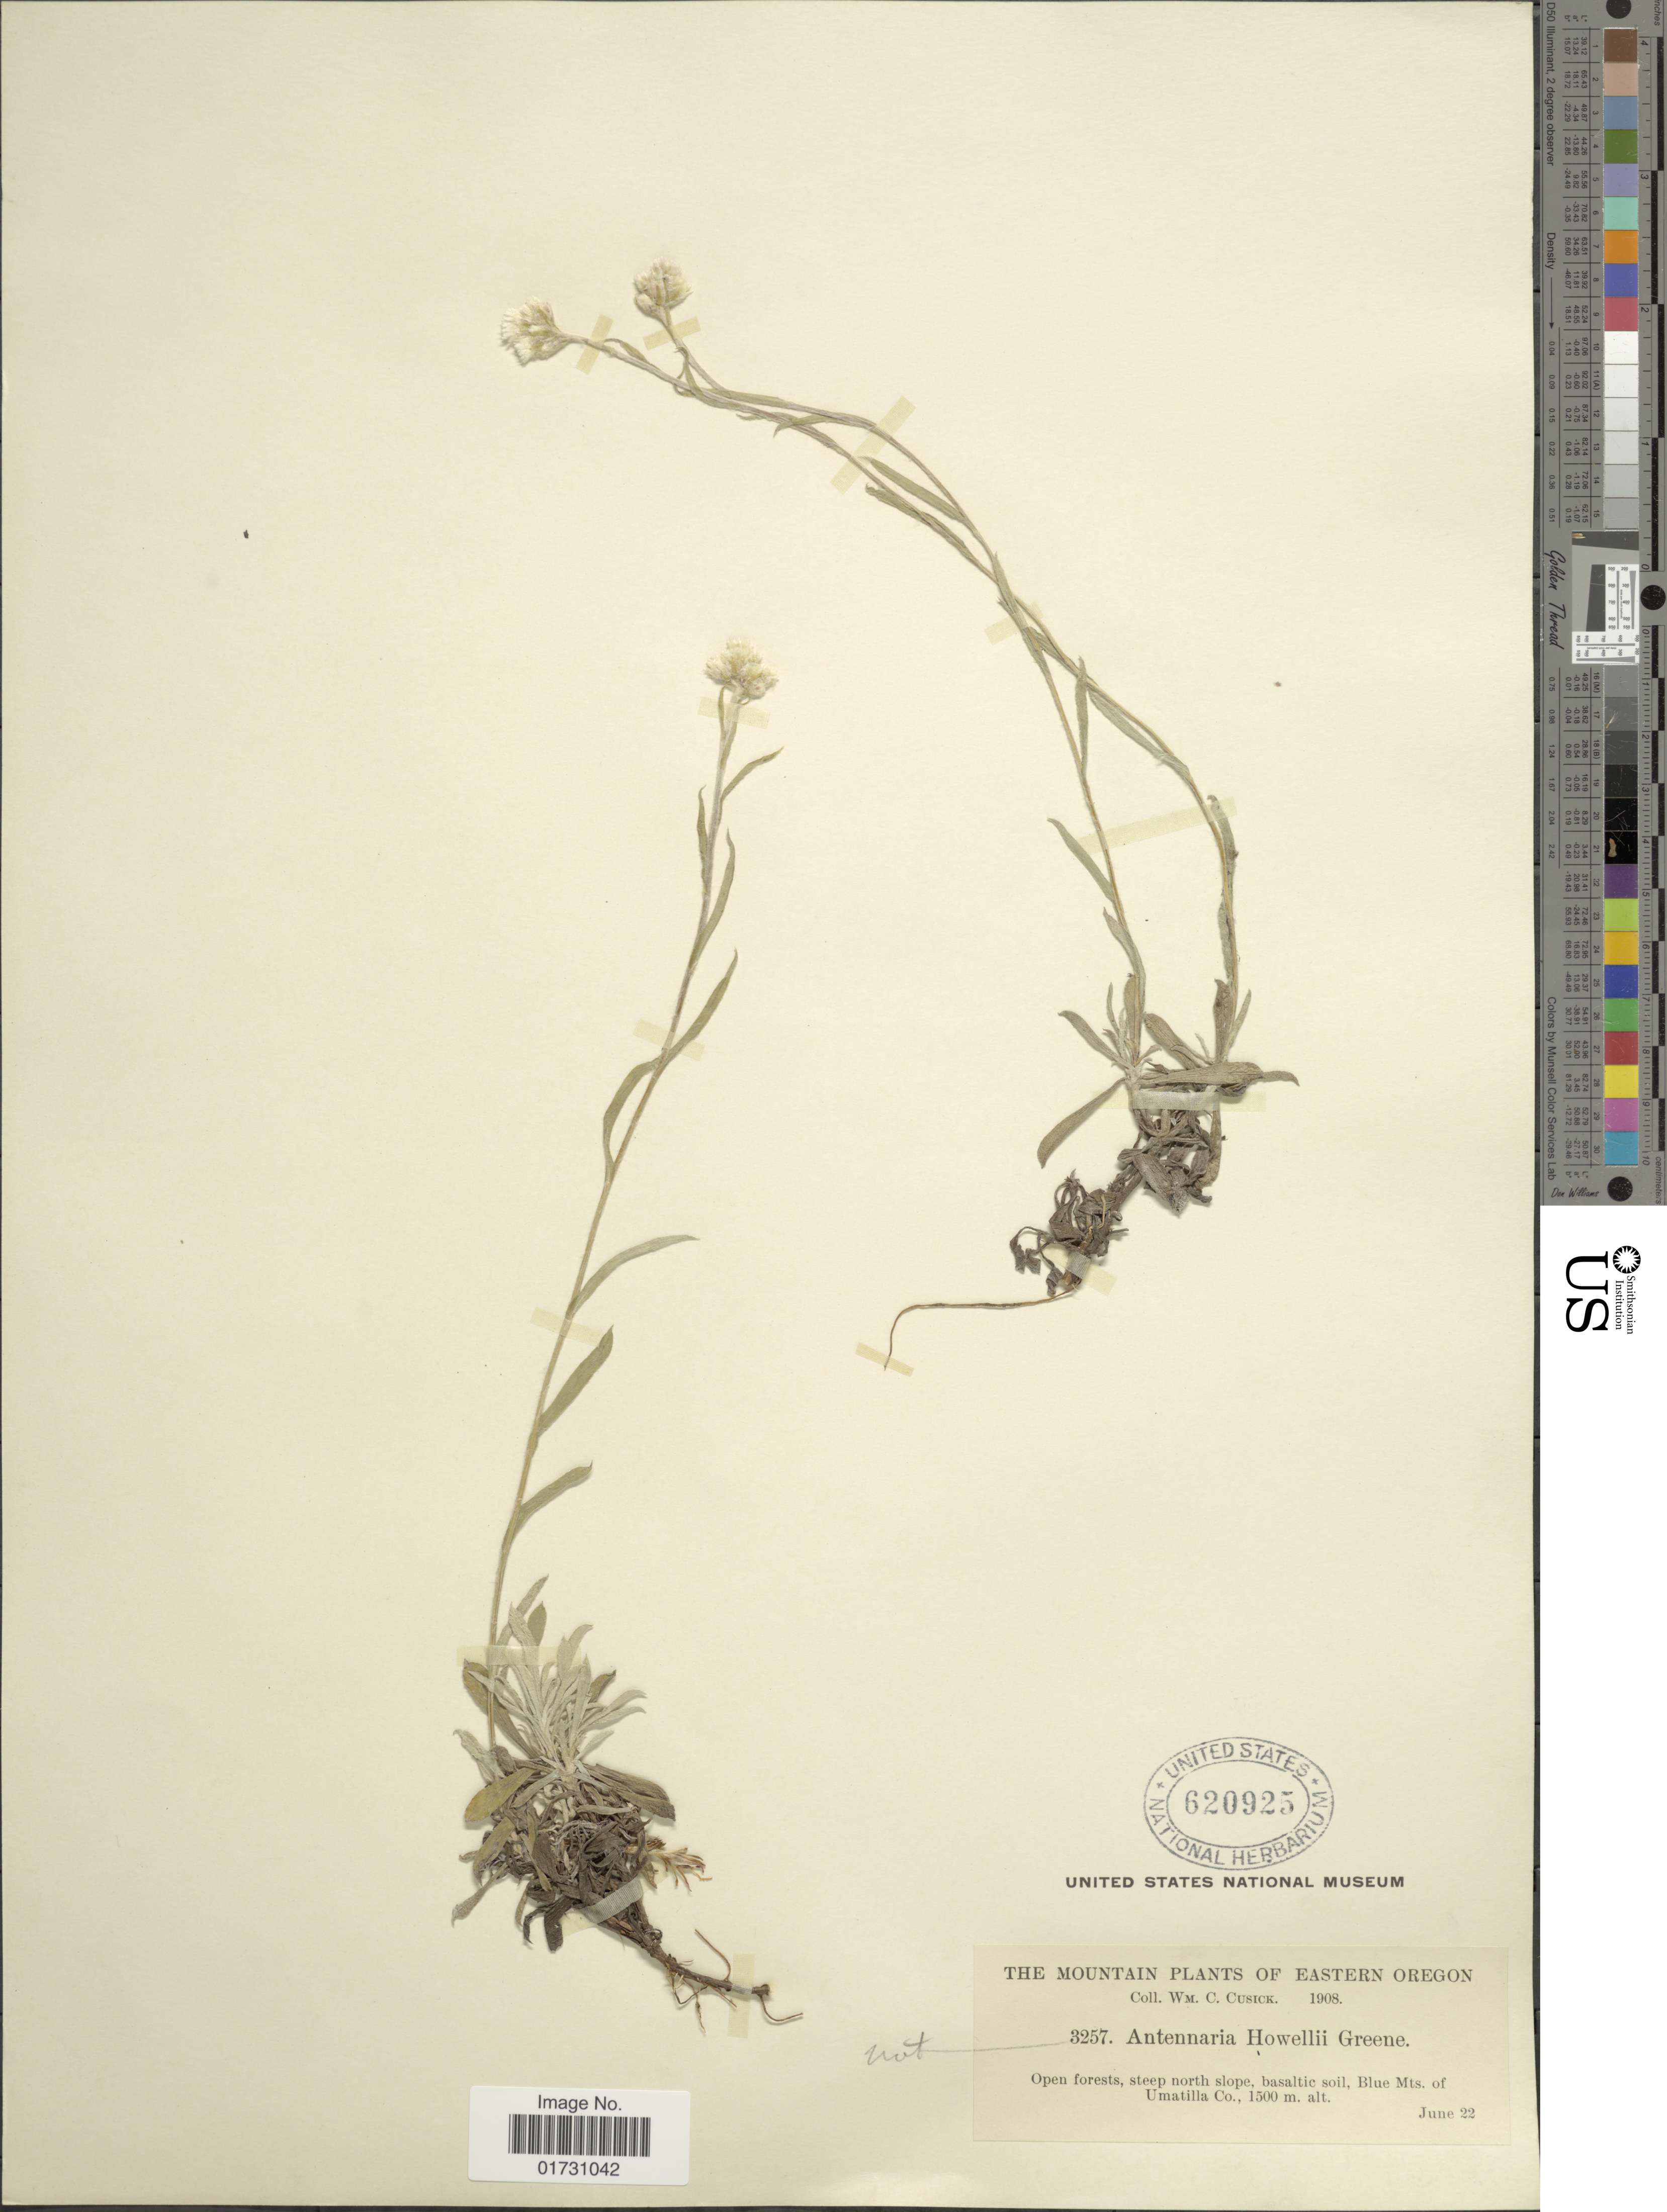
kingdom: Plantae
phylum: Tracheophyta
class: Magnoliopsida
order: Asterales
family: Asteraceae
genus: Antennaria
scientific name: Antennaria howellii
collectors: W. C. Cusick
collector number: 3257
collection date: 1908-06-22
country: United States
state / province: Oregon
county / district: Umatilla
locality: Eastern Oregon, open forests, steep north slopem basaltic soil, Blue Mts. of Umatilla Co.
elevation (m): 1500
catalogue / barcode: US 620925